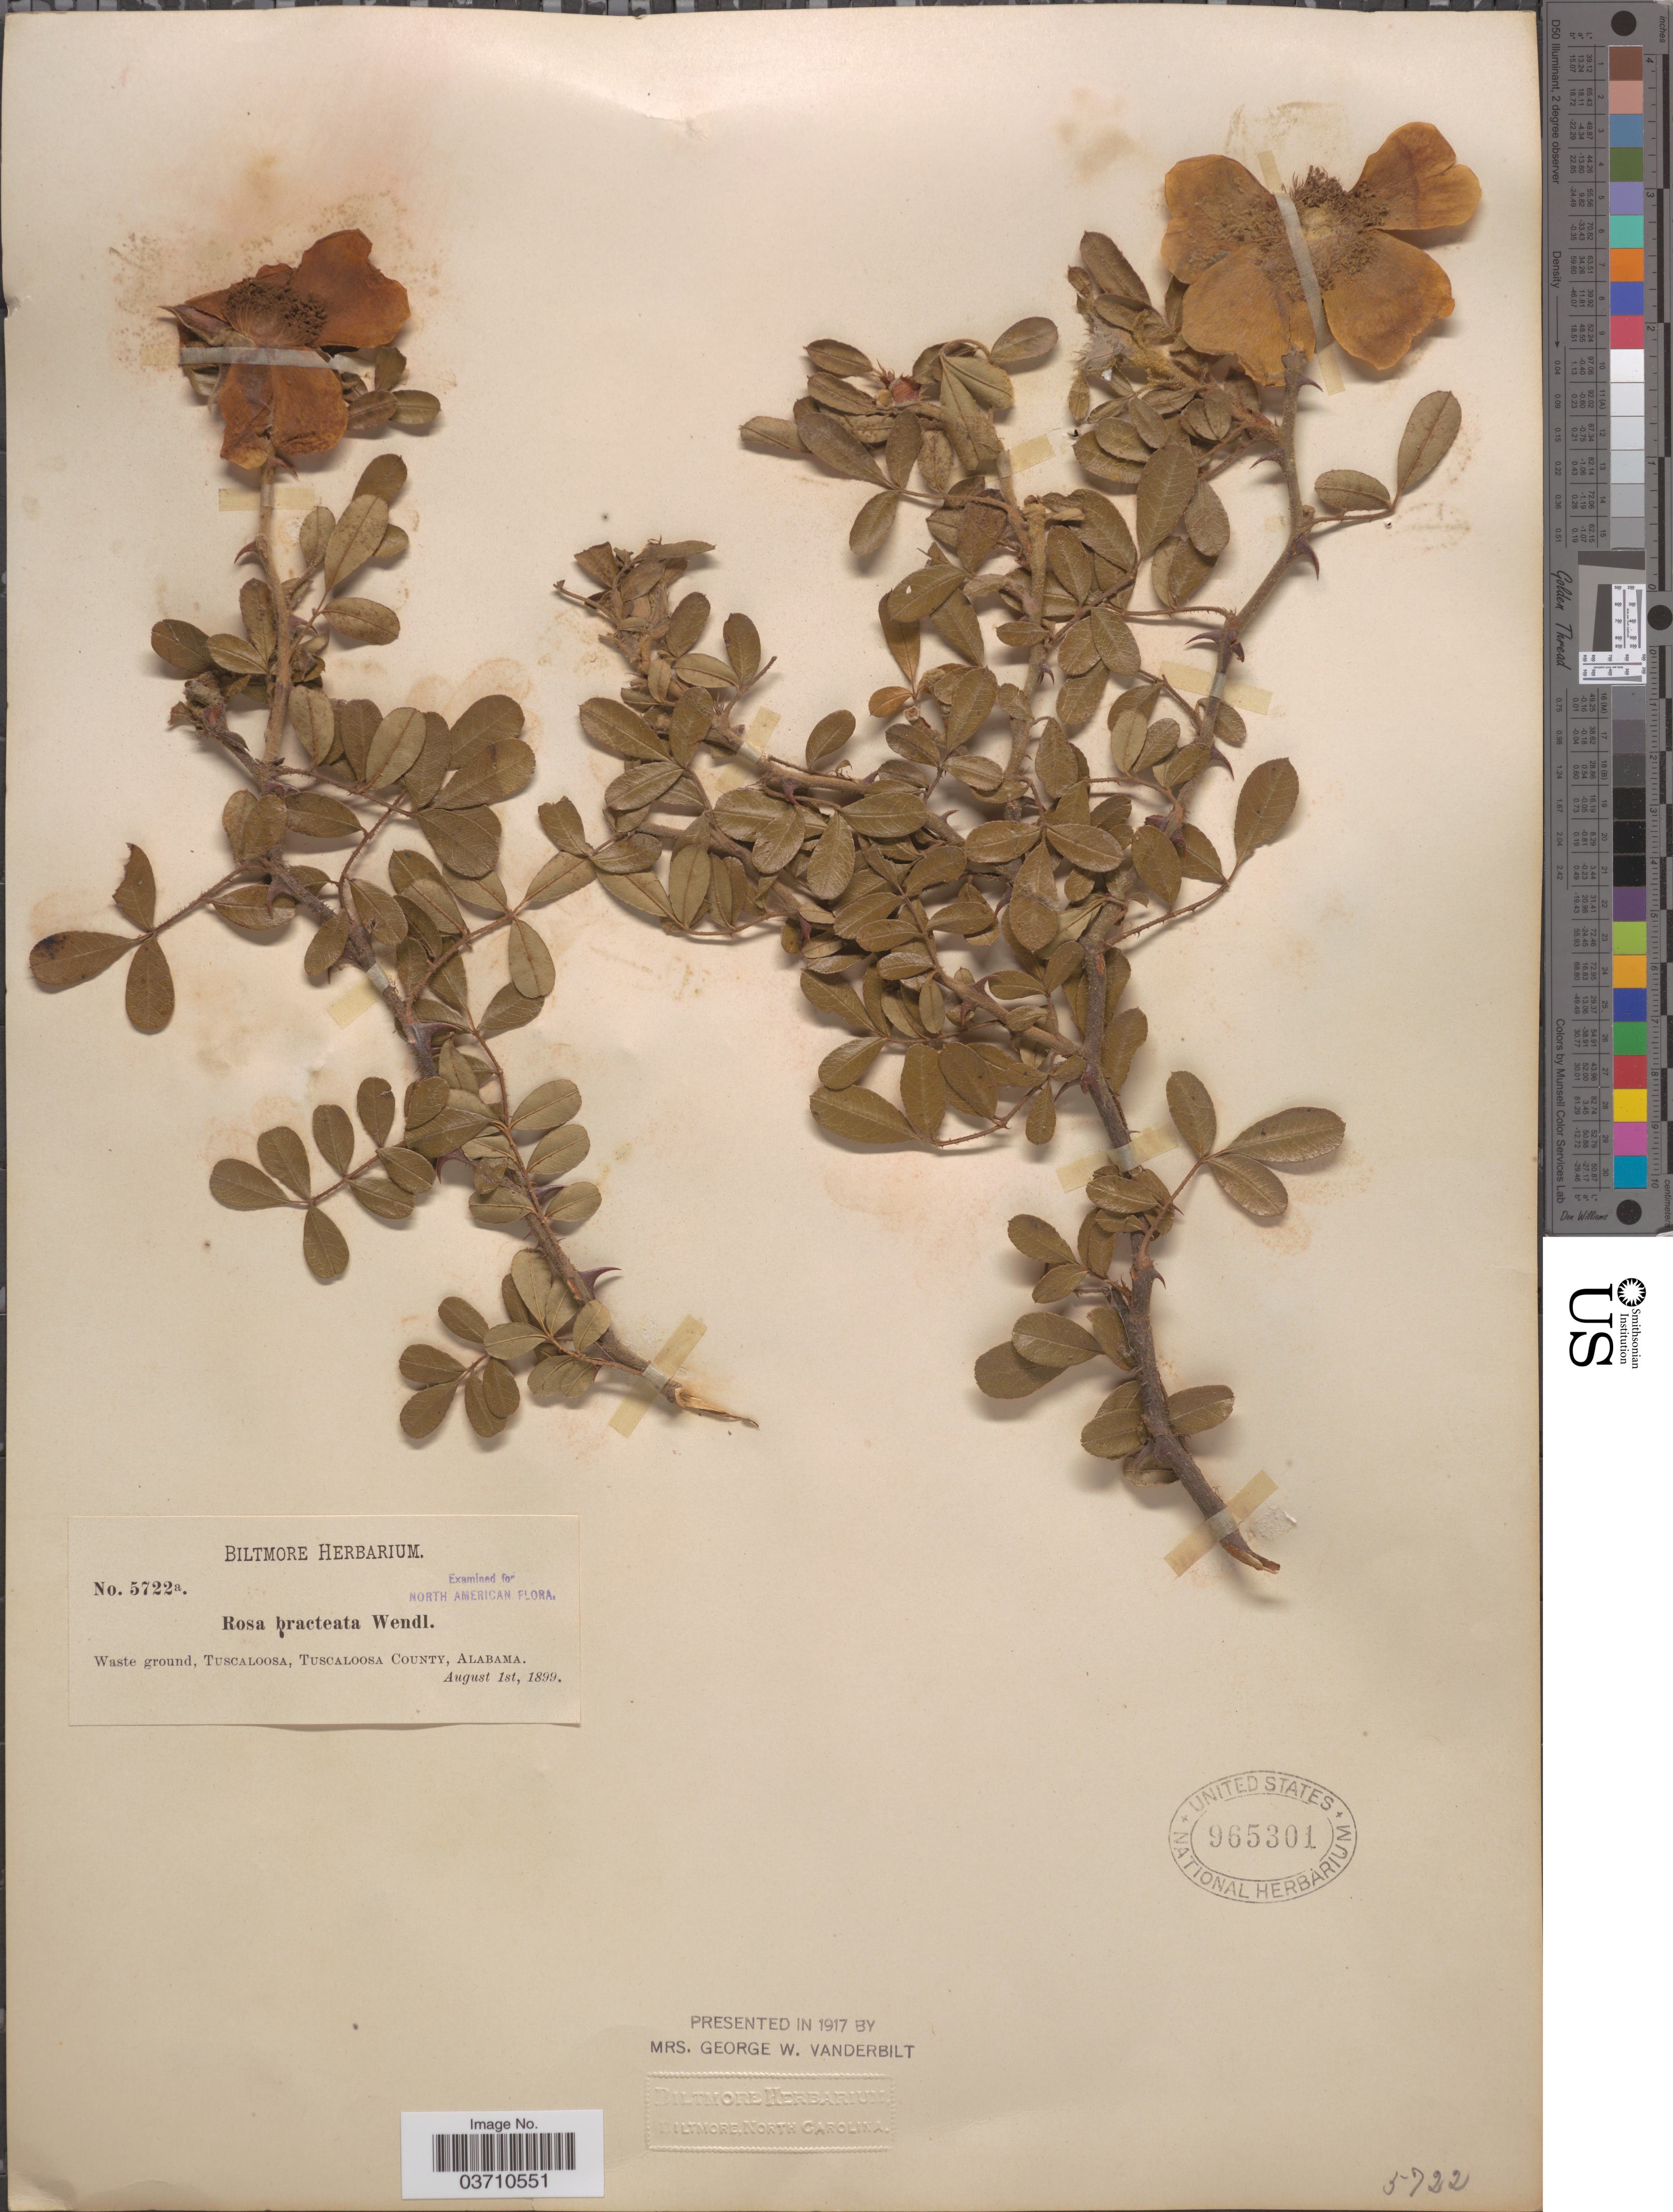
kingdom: Plantae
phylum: Tracheophyta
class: Magnoliopsida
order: Rosales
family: Rosaceae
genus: Rosa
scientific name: Rosa bracteata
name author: J.C. Wendl.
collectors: ex herb. Biltmore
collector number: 5722a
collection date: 1899-08-01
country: United States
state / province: Alabama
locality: Tuscaloosa, Tuscaloosa County.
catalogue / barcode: US 965301